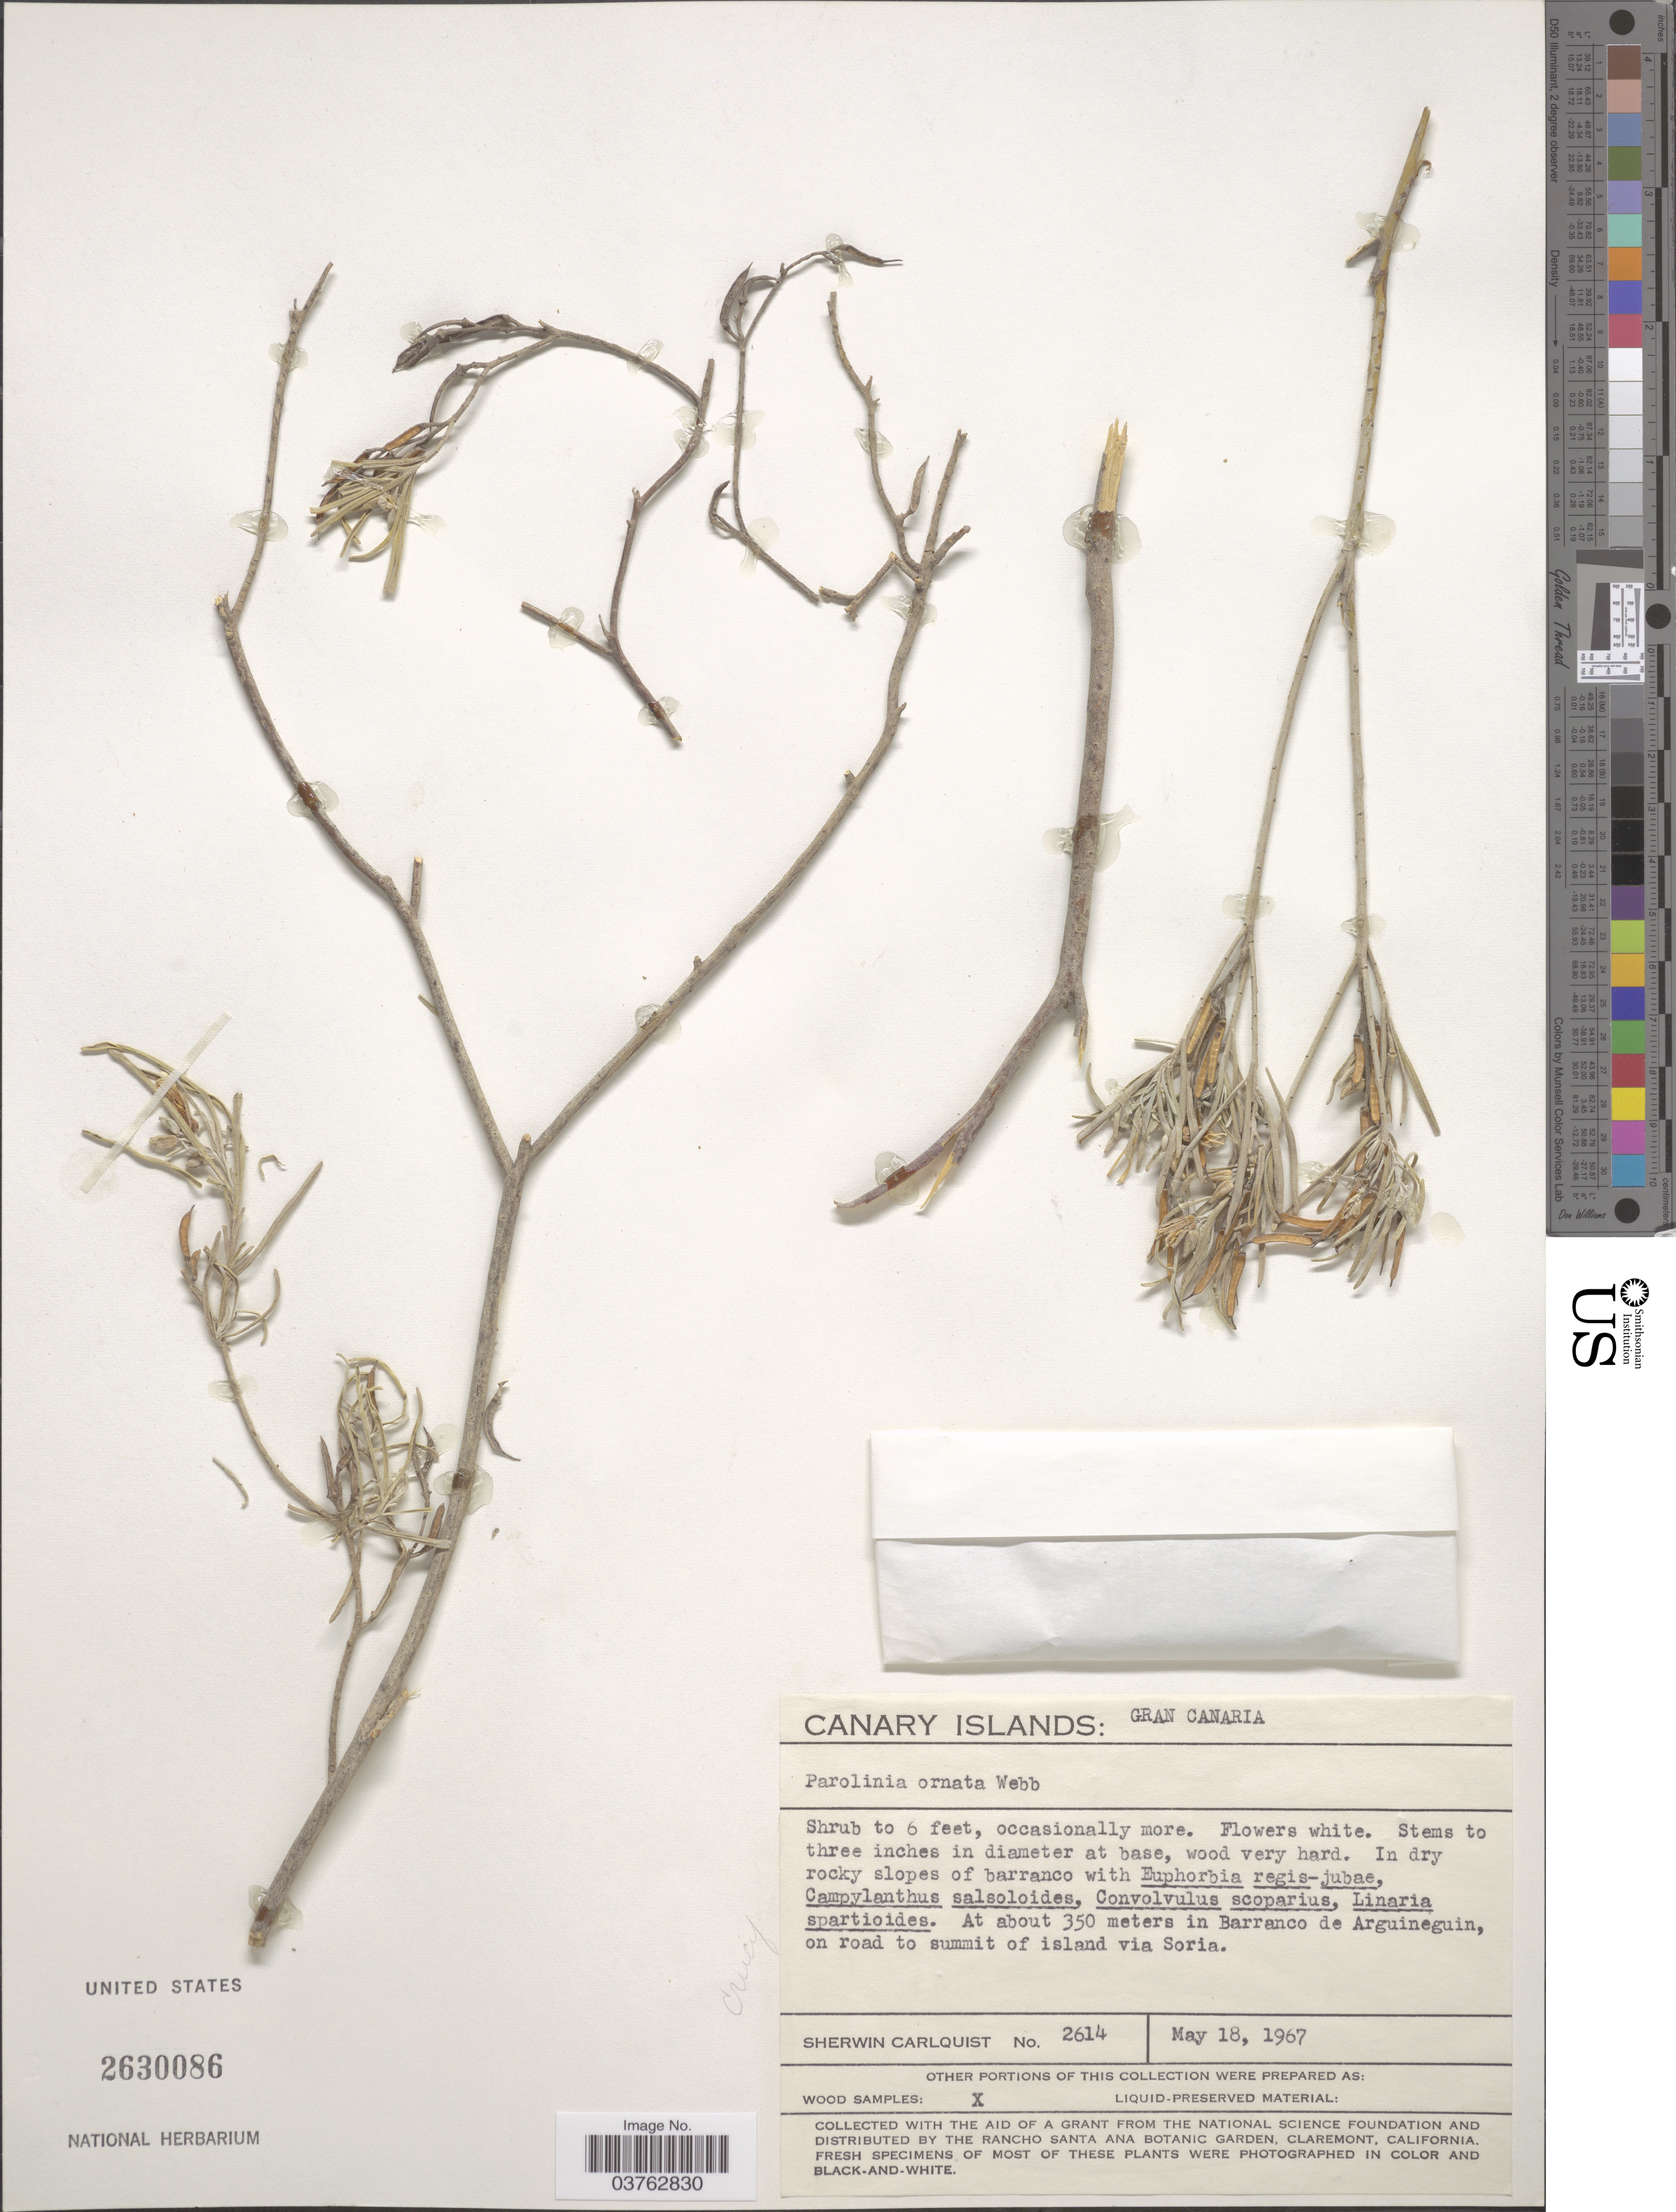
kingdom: Plantae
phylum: Tracheophyta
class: Magnoliopsida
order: Brassicales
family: Brassicaceae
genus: Parolinia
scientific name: Parolinia ornata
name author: Webb.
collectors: S. Carlquist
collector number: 2614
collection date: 1967-05-18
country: Spain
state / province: Canarias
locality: Canary Islands: Gran Canaria. At about 350 meters in Barranco de Arguineguin, on road to summit of island via Soria.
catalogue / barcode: US 2630086